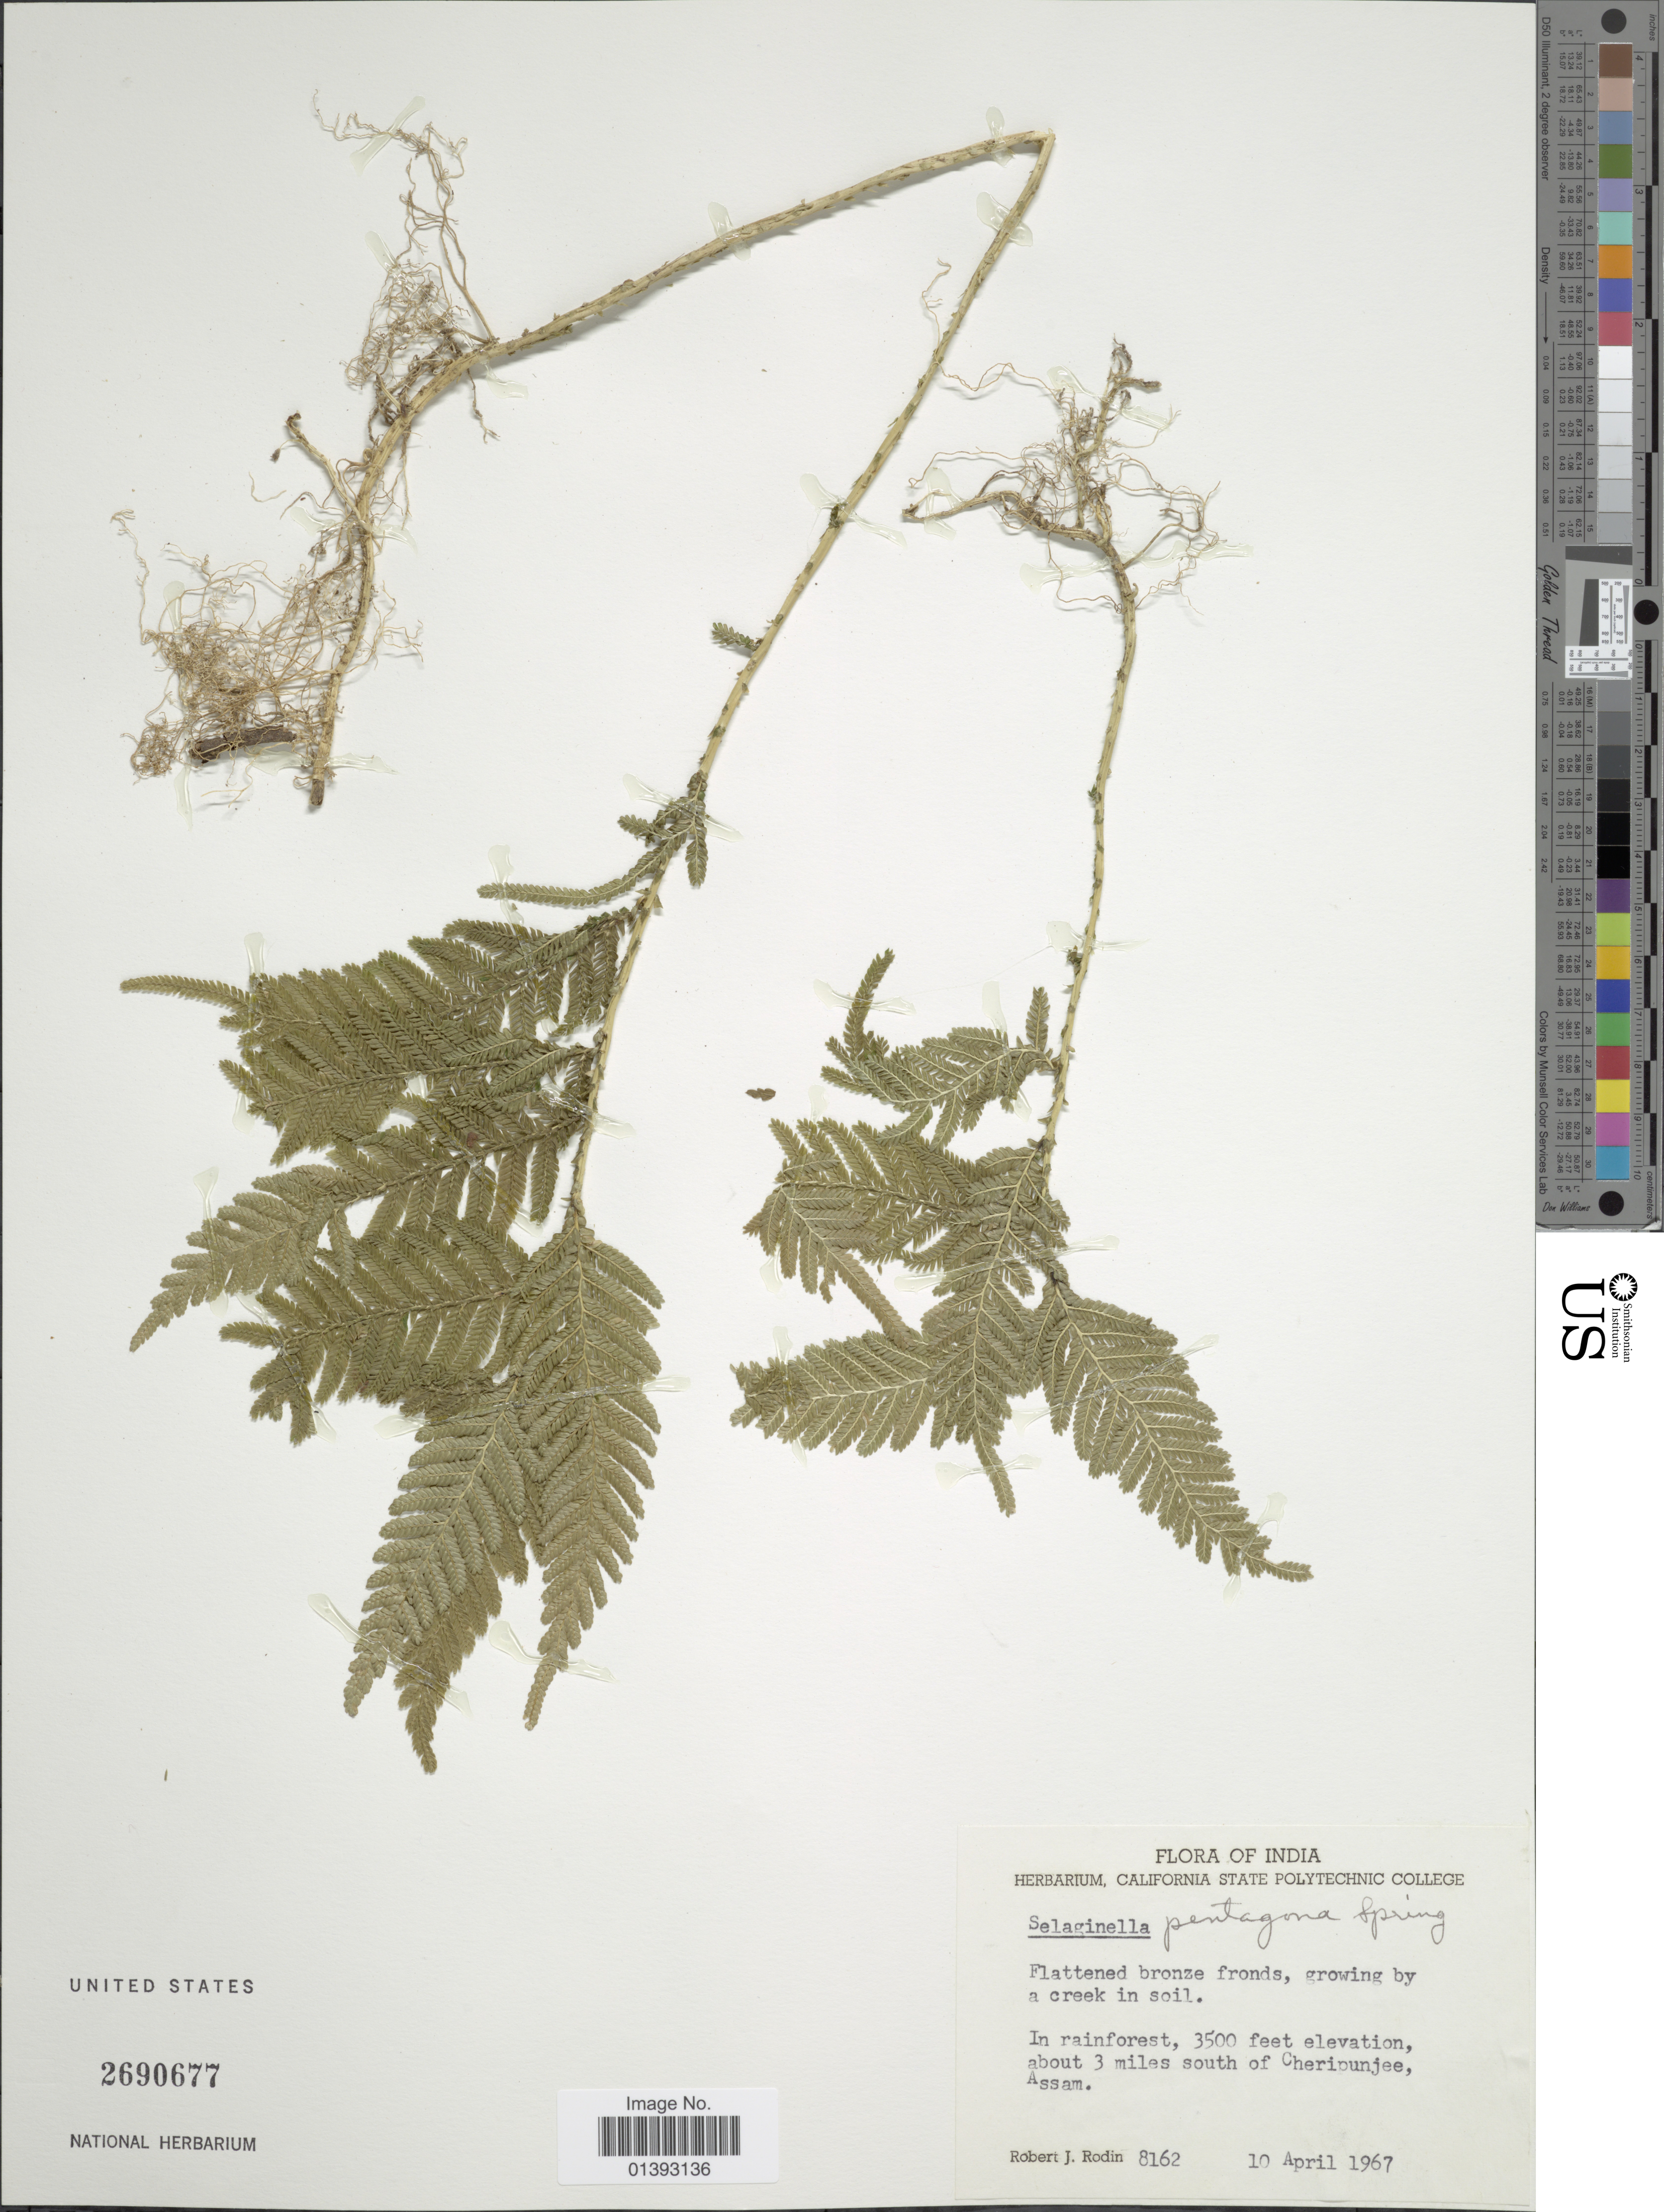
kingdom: Plantae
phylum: Tracheophyta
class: Lycopodiopsida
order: Selaginellales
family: Selaginellaceae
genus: Selaginella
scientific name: Selaginella pentagona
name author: Spring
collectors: R. J. Rodin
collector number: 8162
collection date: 1967-04-10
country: India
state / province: Meghalaya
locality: In rainforest, about 3 miles south of Cheripunjee, Assam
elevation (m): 1067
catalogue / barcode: US 2690677